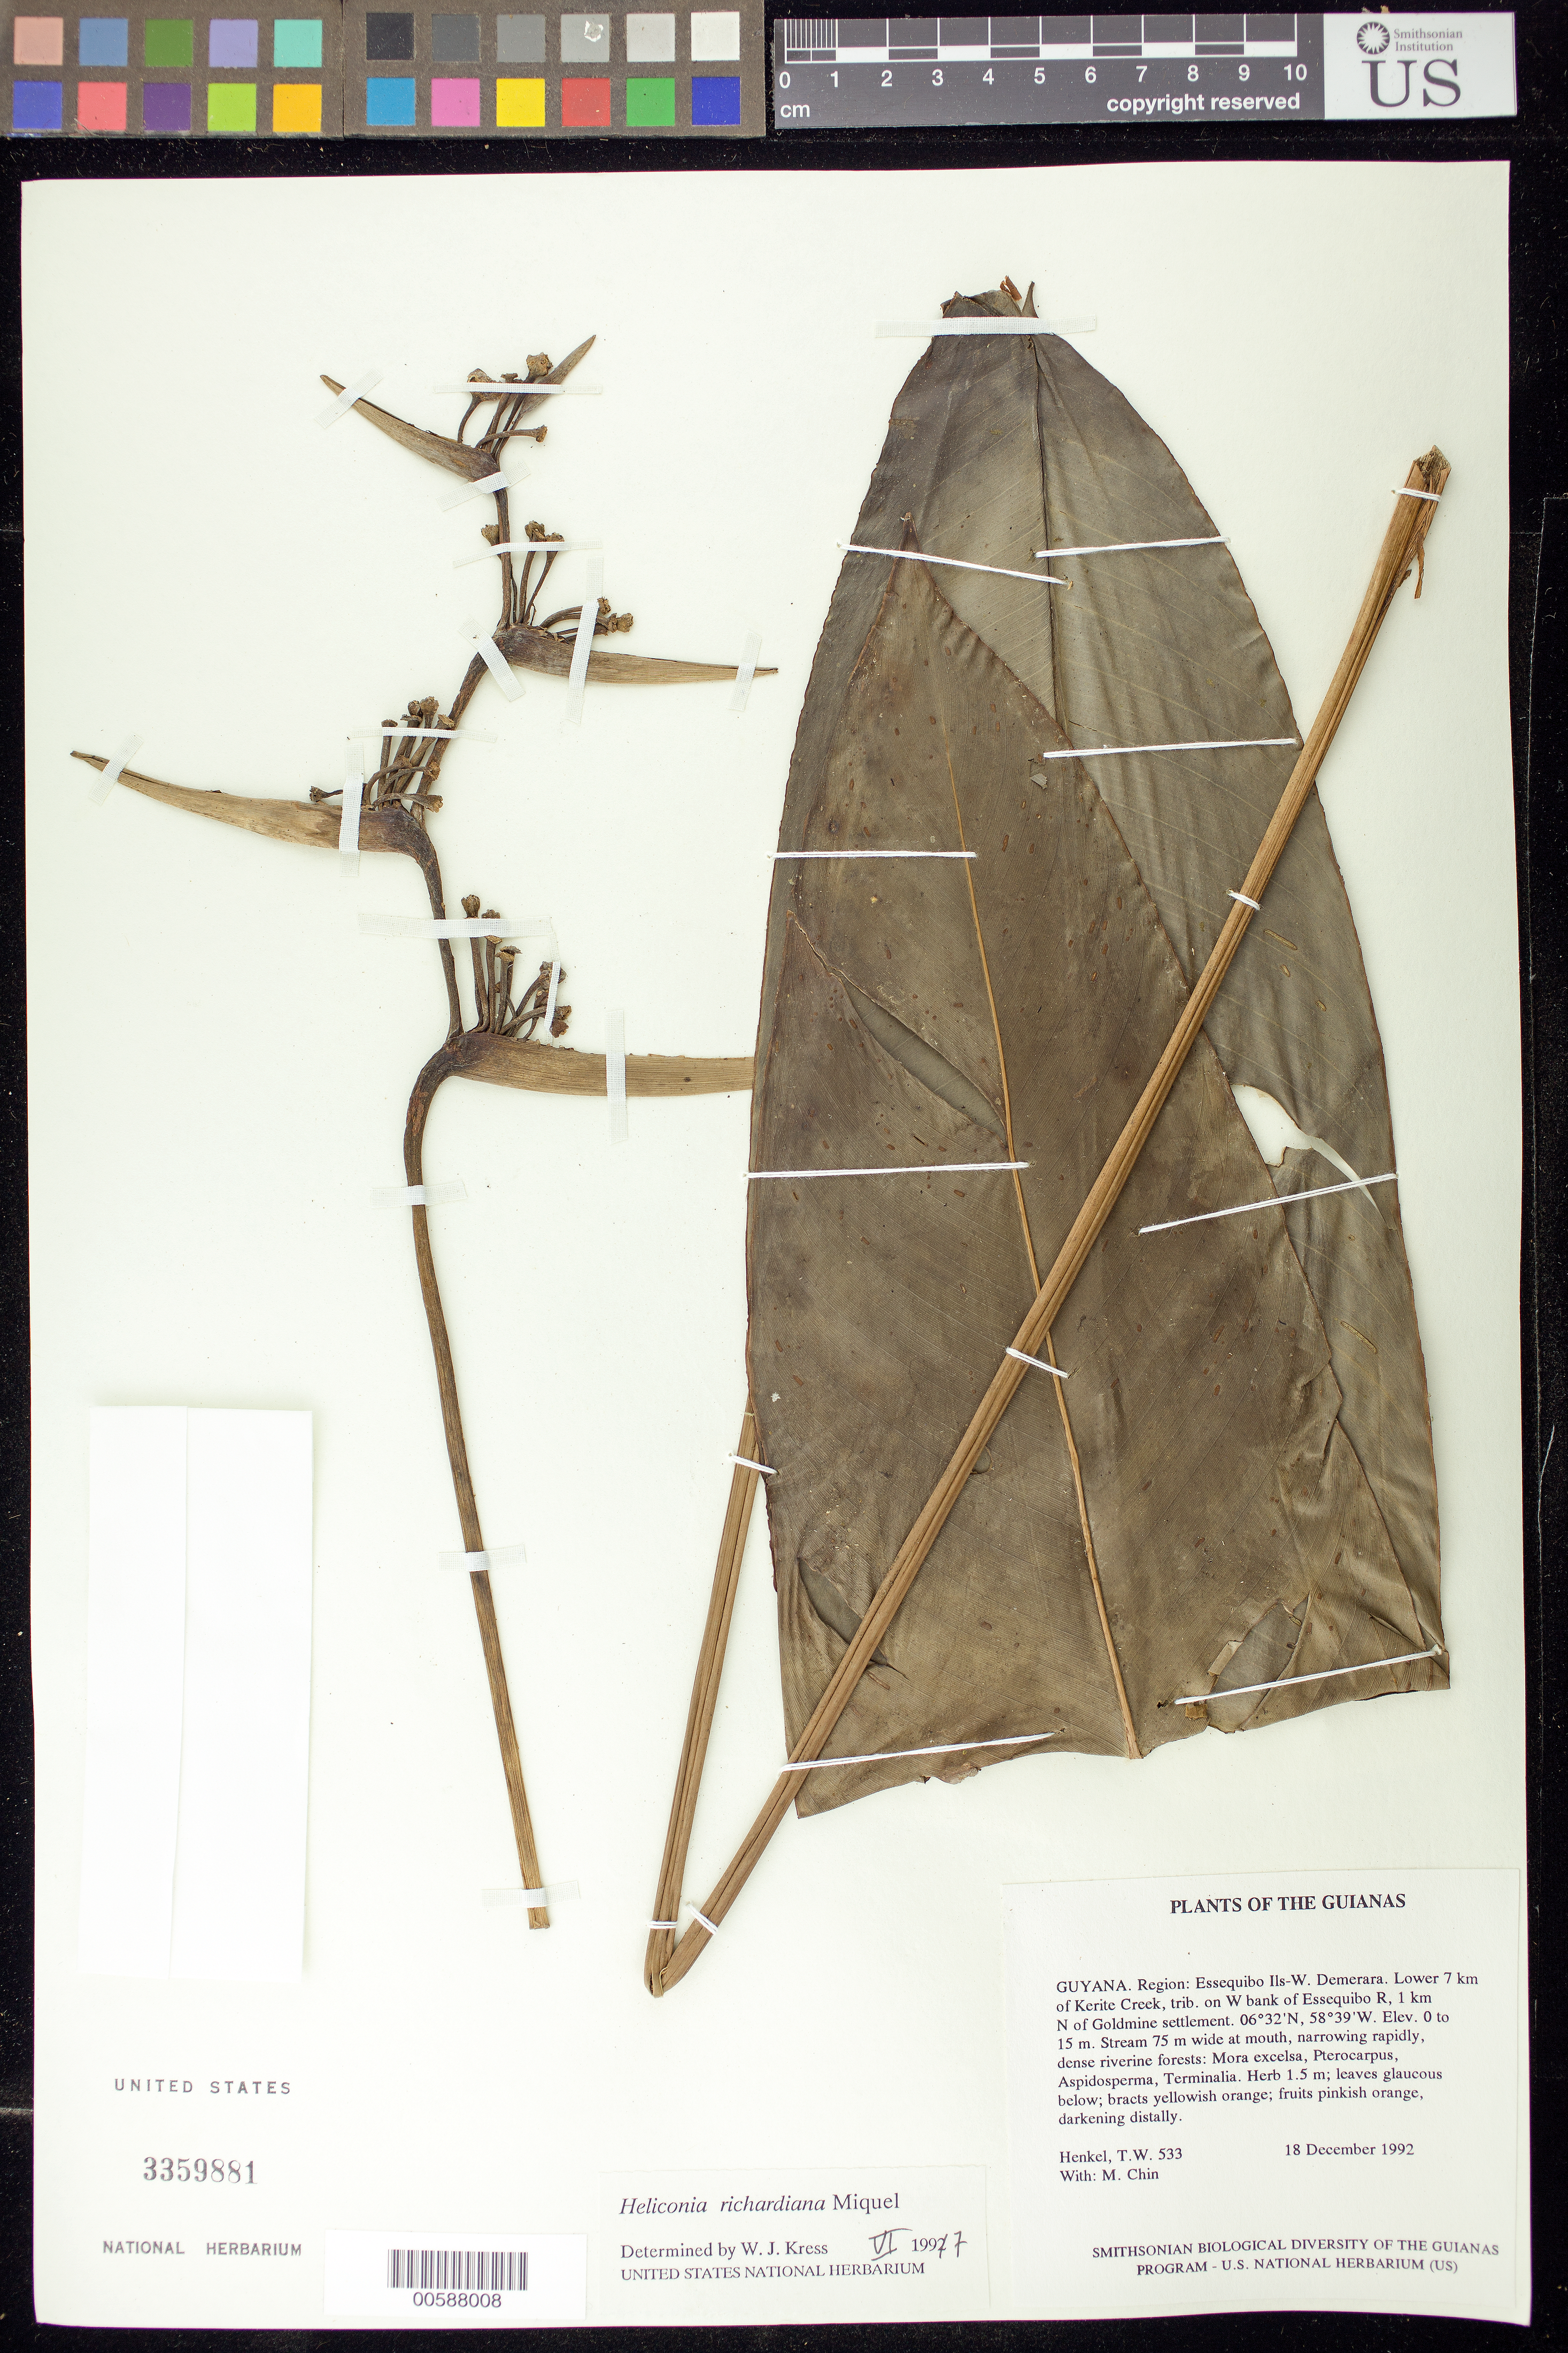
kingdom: Plantae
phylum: Tracheophyta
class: Liliopsida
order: Zingiberales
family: Heliconiaceae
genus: Heliconia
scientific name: Heliconia richardiana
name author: Miq.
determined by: Kress, W. J., (US), Smithsonian Institution - National Museum of Natural History (UNITED STATES)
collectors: T. Henkel & M. Chin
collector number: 533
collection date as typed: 18 December 1992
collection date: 1992-12-18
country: Guyana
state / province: Essequibo Isl-W. Demerara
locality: Lower 7 km of Kerite Creek, 1 km N of Goldmine settlement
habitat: Stream 75 m wide at mouth, narrowing rapidly, dense riverine forests: Mora excelsa, Pterocarpus, Aspidosperma, Terminalia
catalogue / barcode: US 3359881